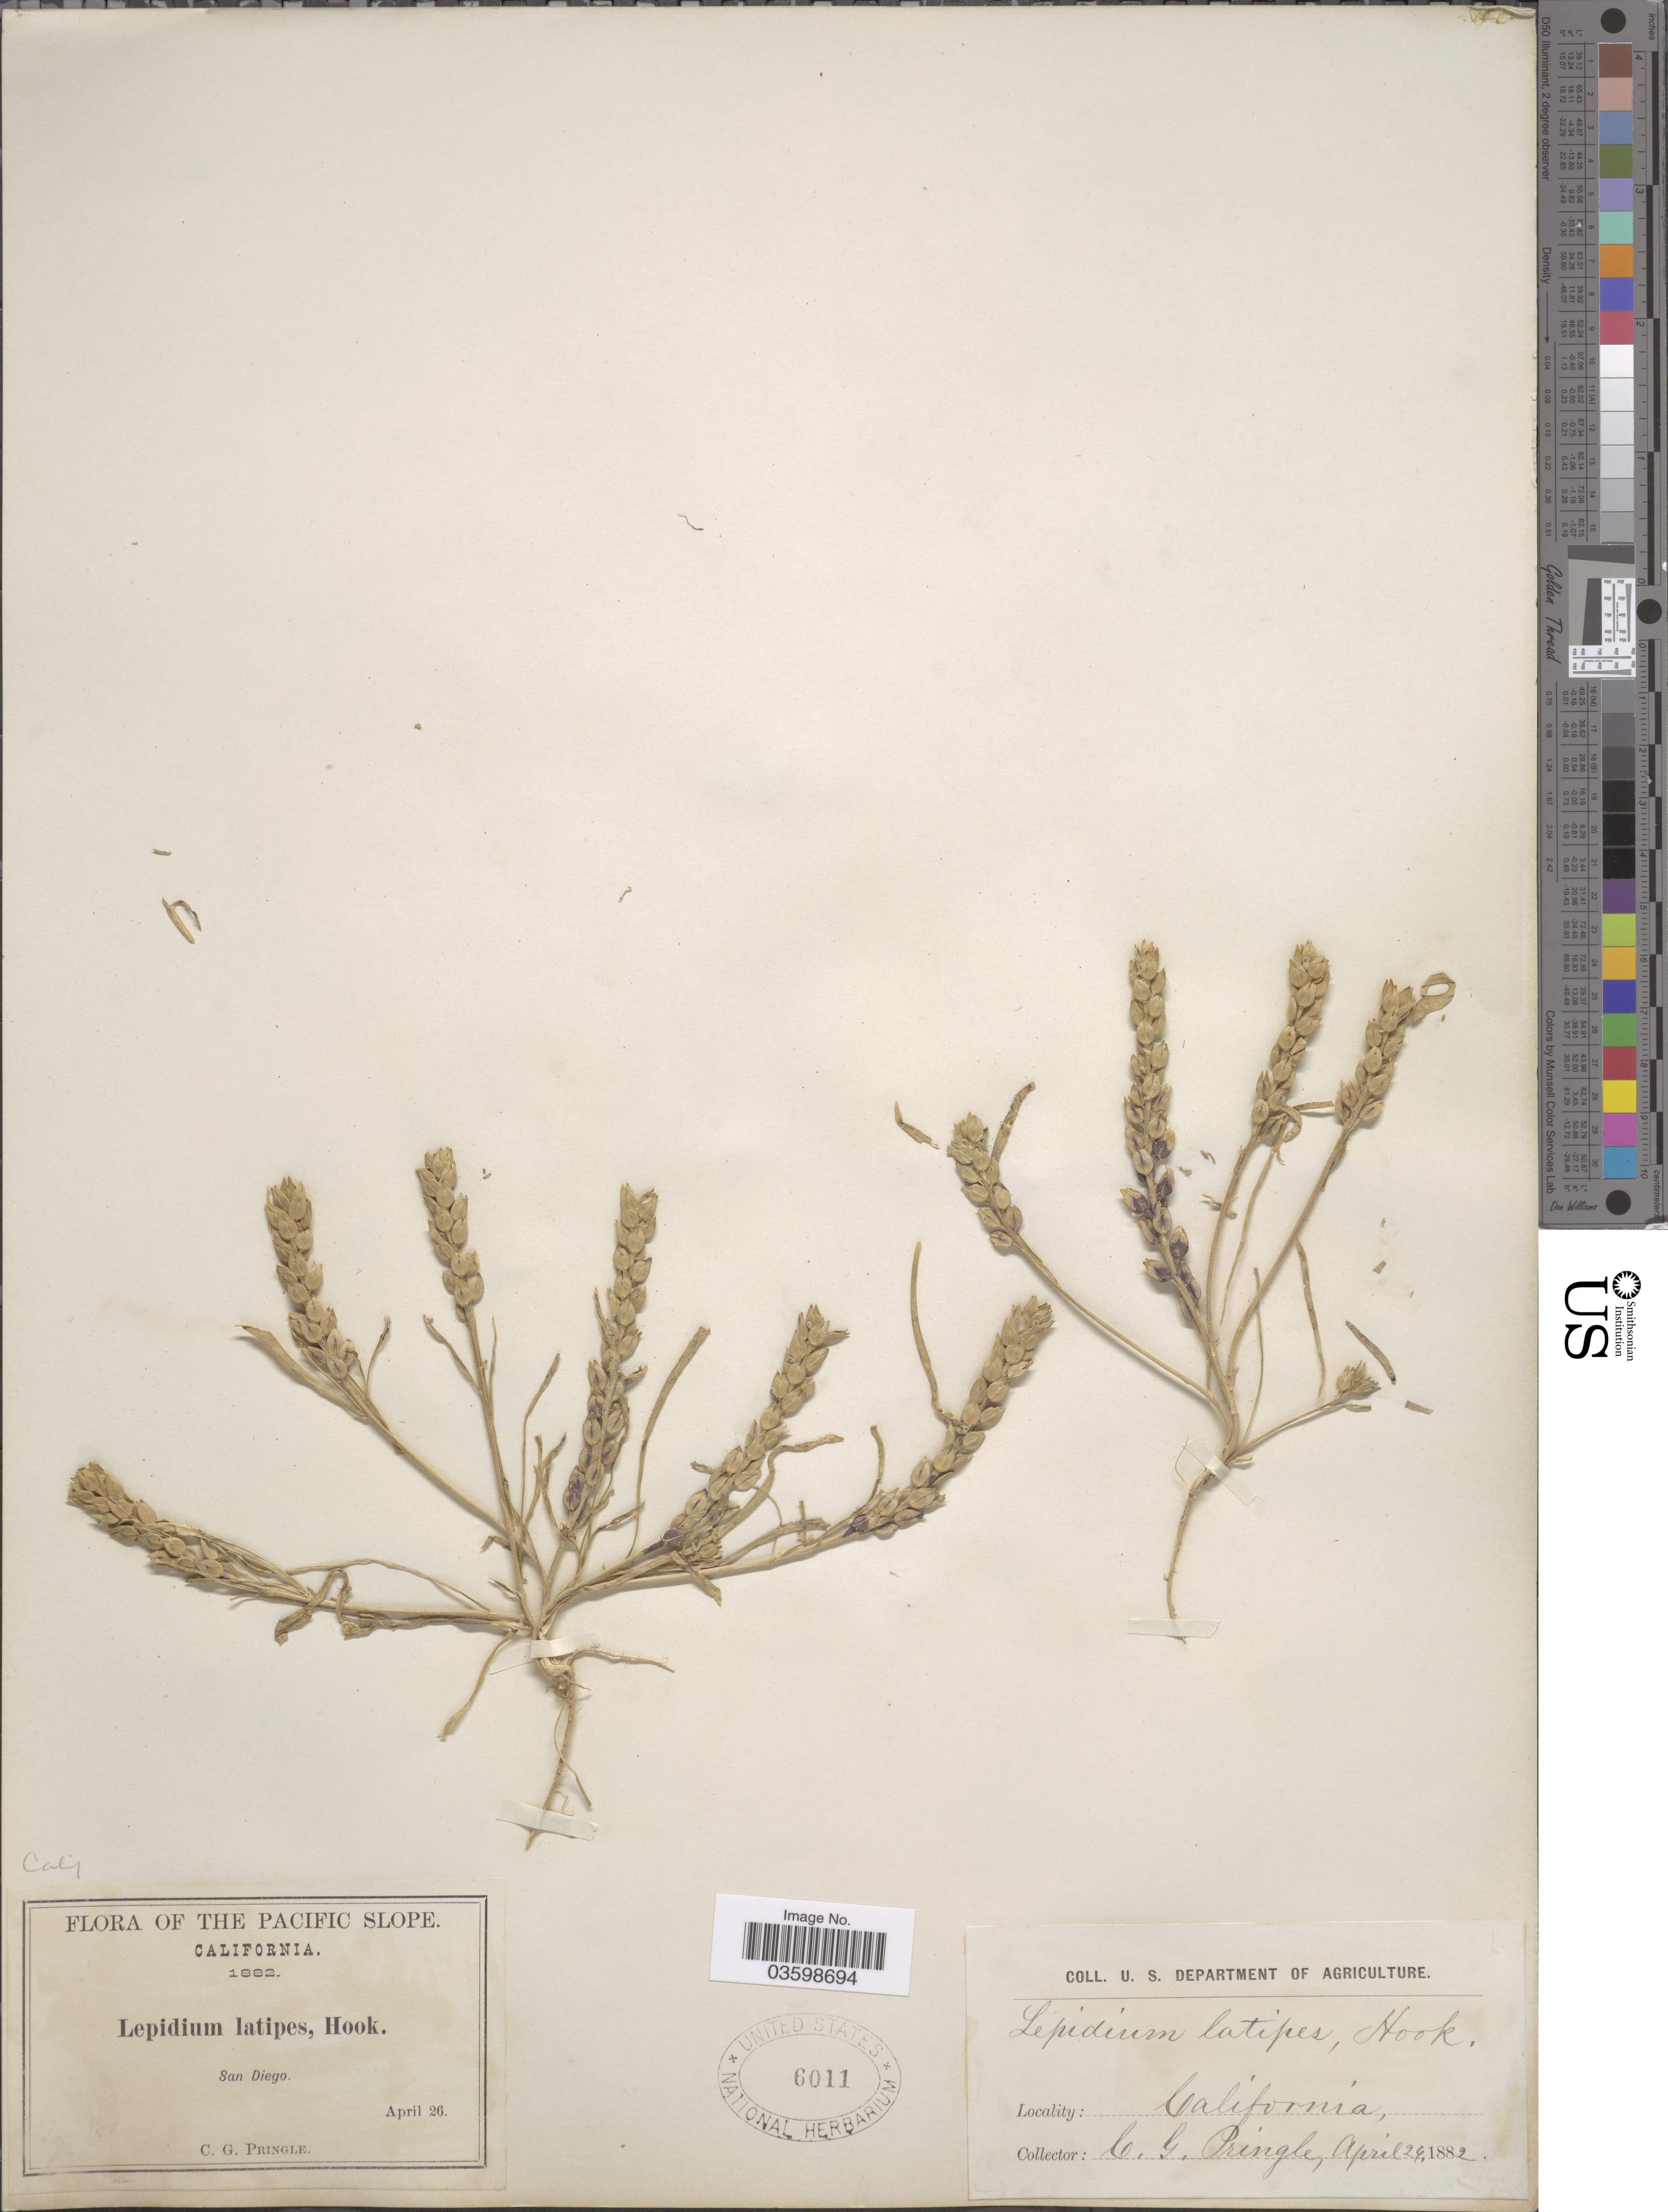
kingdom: Plantae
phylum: Tracheophyta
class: Magnoliopsida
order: Brassicales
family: Brassicaceae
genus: Lepidium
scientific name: Lepidium latipes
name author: Hook.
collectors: C. G. Pringle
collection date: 1882-04-26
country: United States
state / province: California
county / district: San Diego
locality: Pacific Slope. San Diego.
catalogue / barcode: US 6011